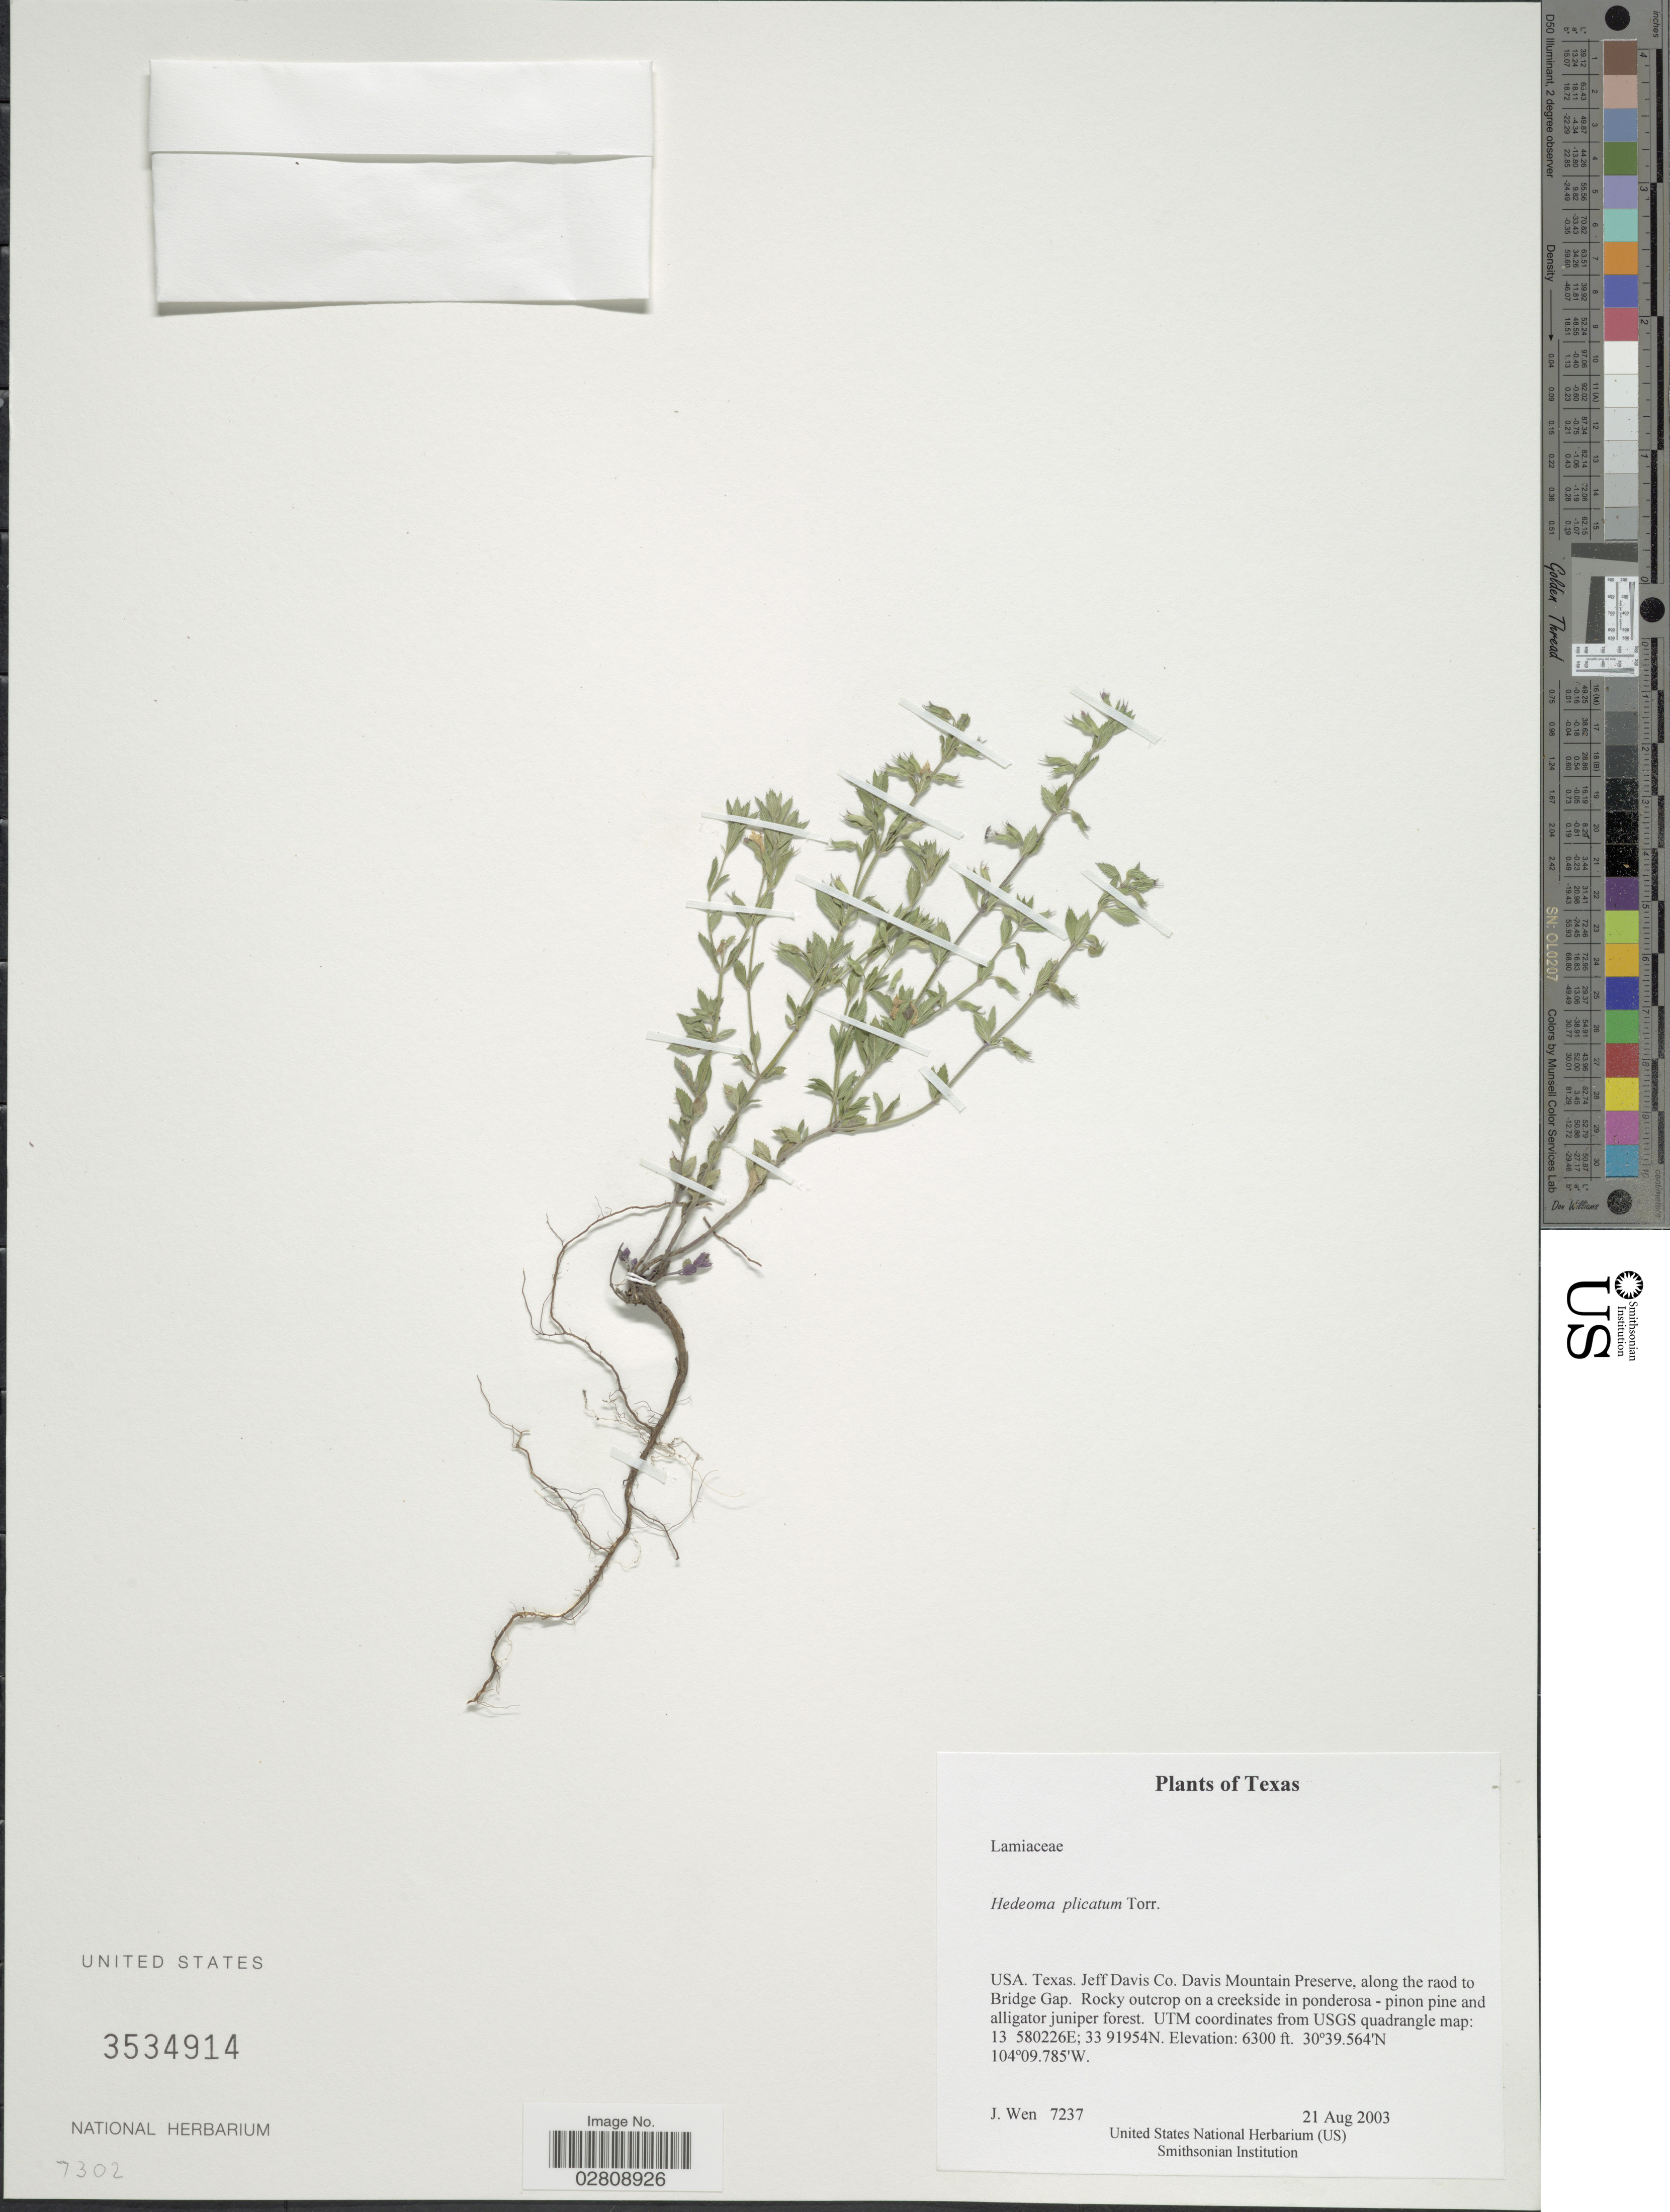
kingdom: Plantae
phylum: Tracheophyta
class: Magnoliopsida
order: Lamiales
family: Lamiaceae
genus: Hedeoma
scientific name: Hedeoma plicatum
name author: Torr. in Emory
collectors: J. Wen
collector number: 7237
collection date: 2003-08-21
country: United States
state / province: Texas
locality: Jeff Davis Co. Davis Mountain Preserve, along the road to Bridge Gap.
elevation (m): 1920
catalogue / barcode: US 3534914